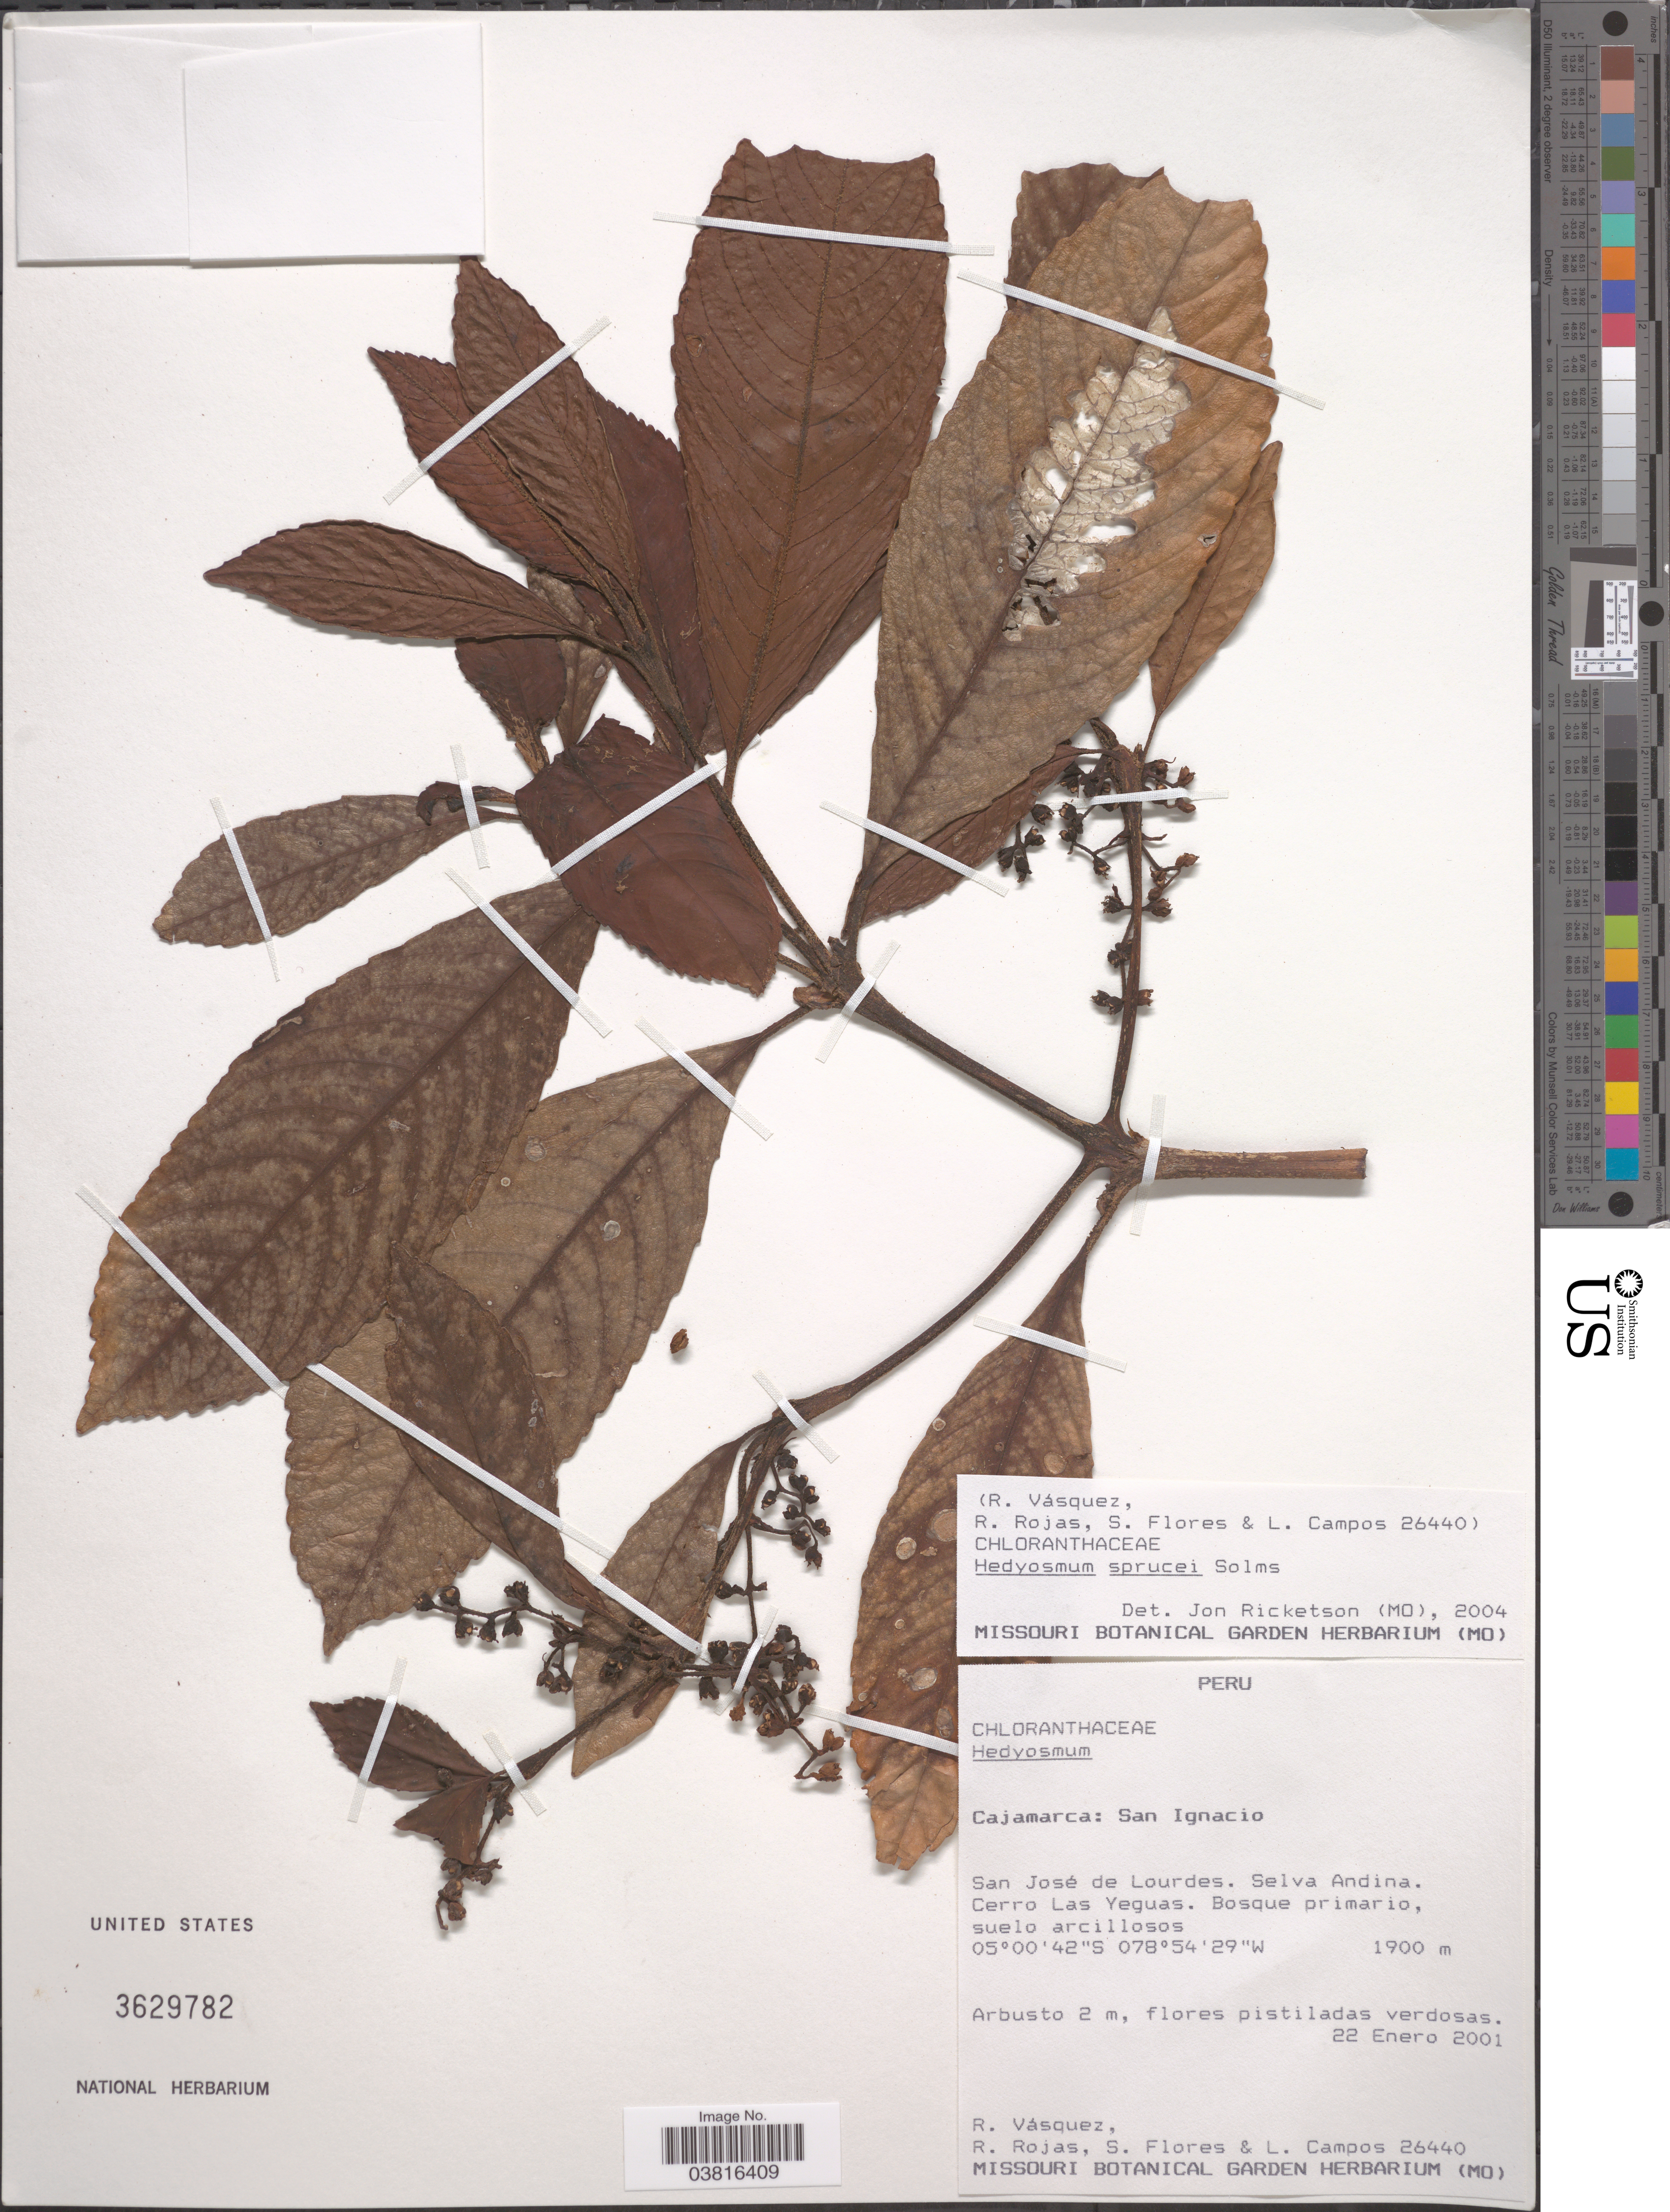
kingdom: Plantae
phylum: Tracheophyta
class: Magnoliopsida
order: Chloranthales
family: Chloranthaceae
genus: Hedyosmum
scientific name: Hedyosmum sprucei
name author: Solms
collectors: R. Vásquez, R. Rojas, M. Flores & L. Campos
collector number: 26440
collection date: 2001-01-22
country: Peru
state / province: Cajamarca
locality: San Ignacio. San José de Lourdes. Selva Andina. Cerro Las Yeguas.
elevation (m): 1900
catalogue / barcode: US 3629782